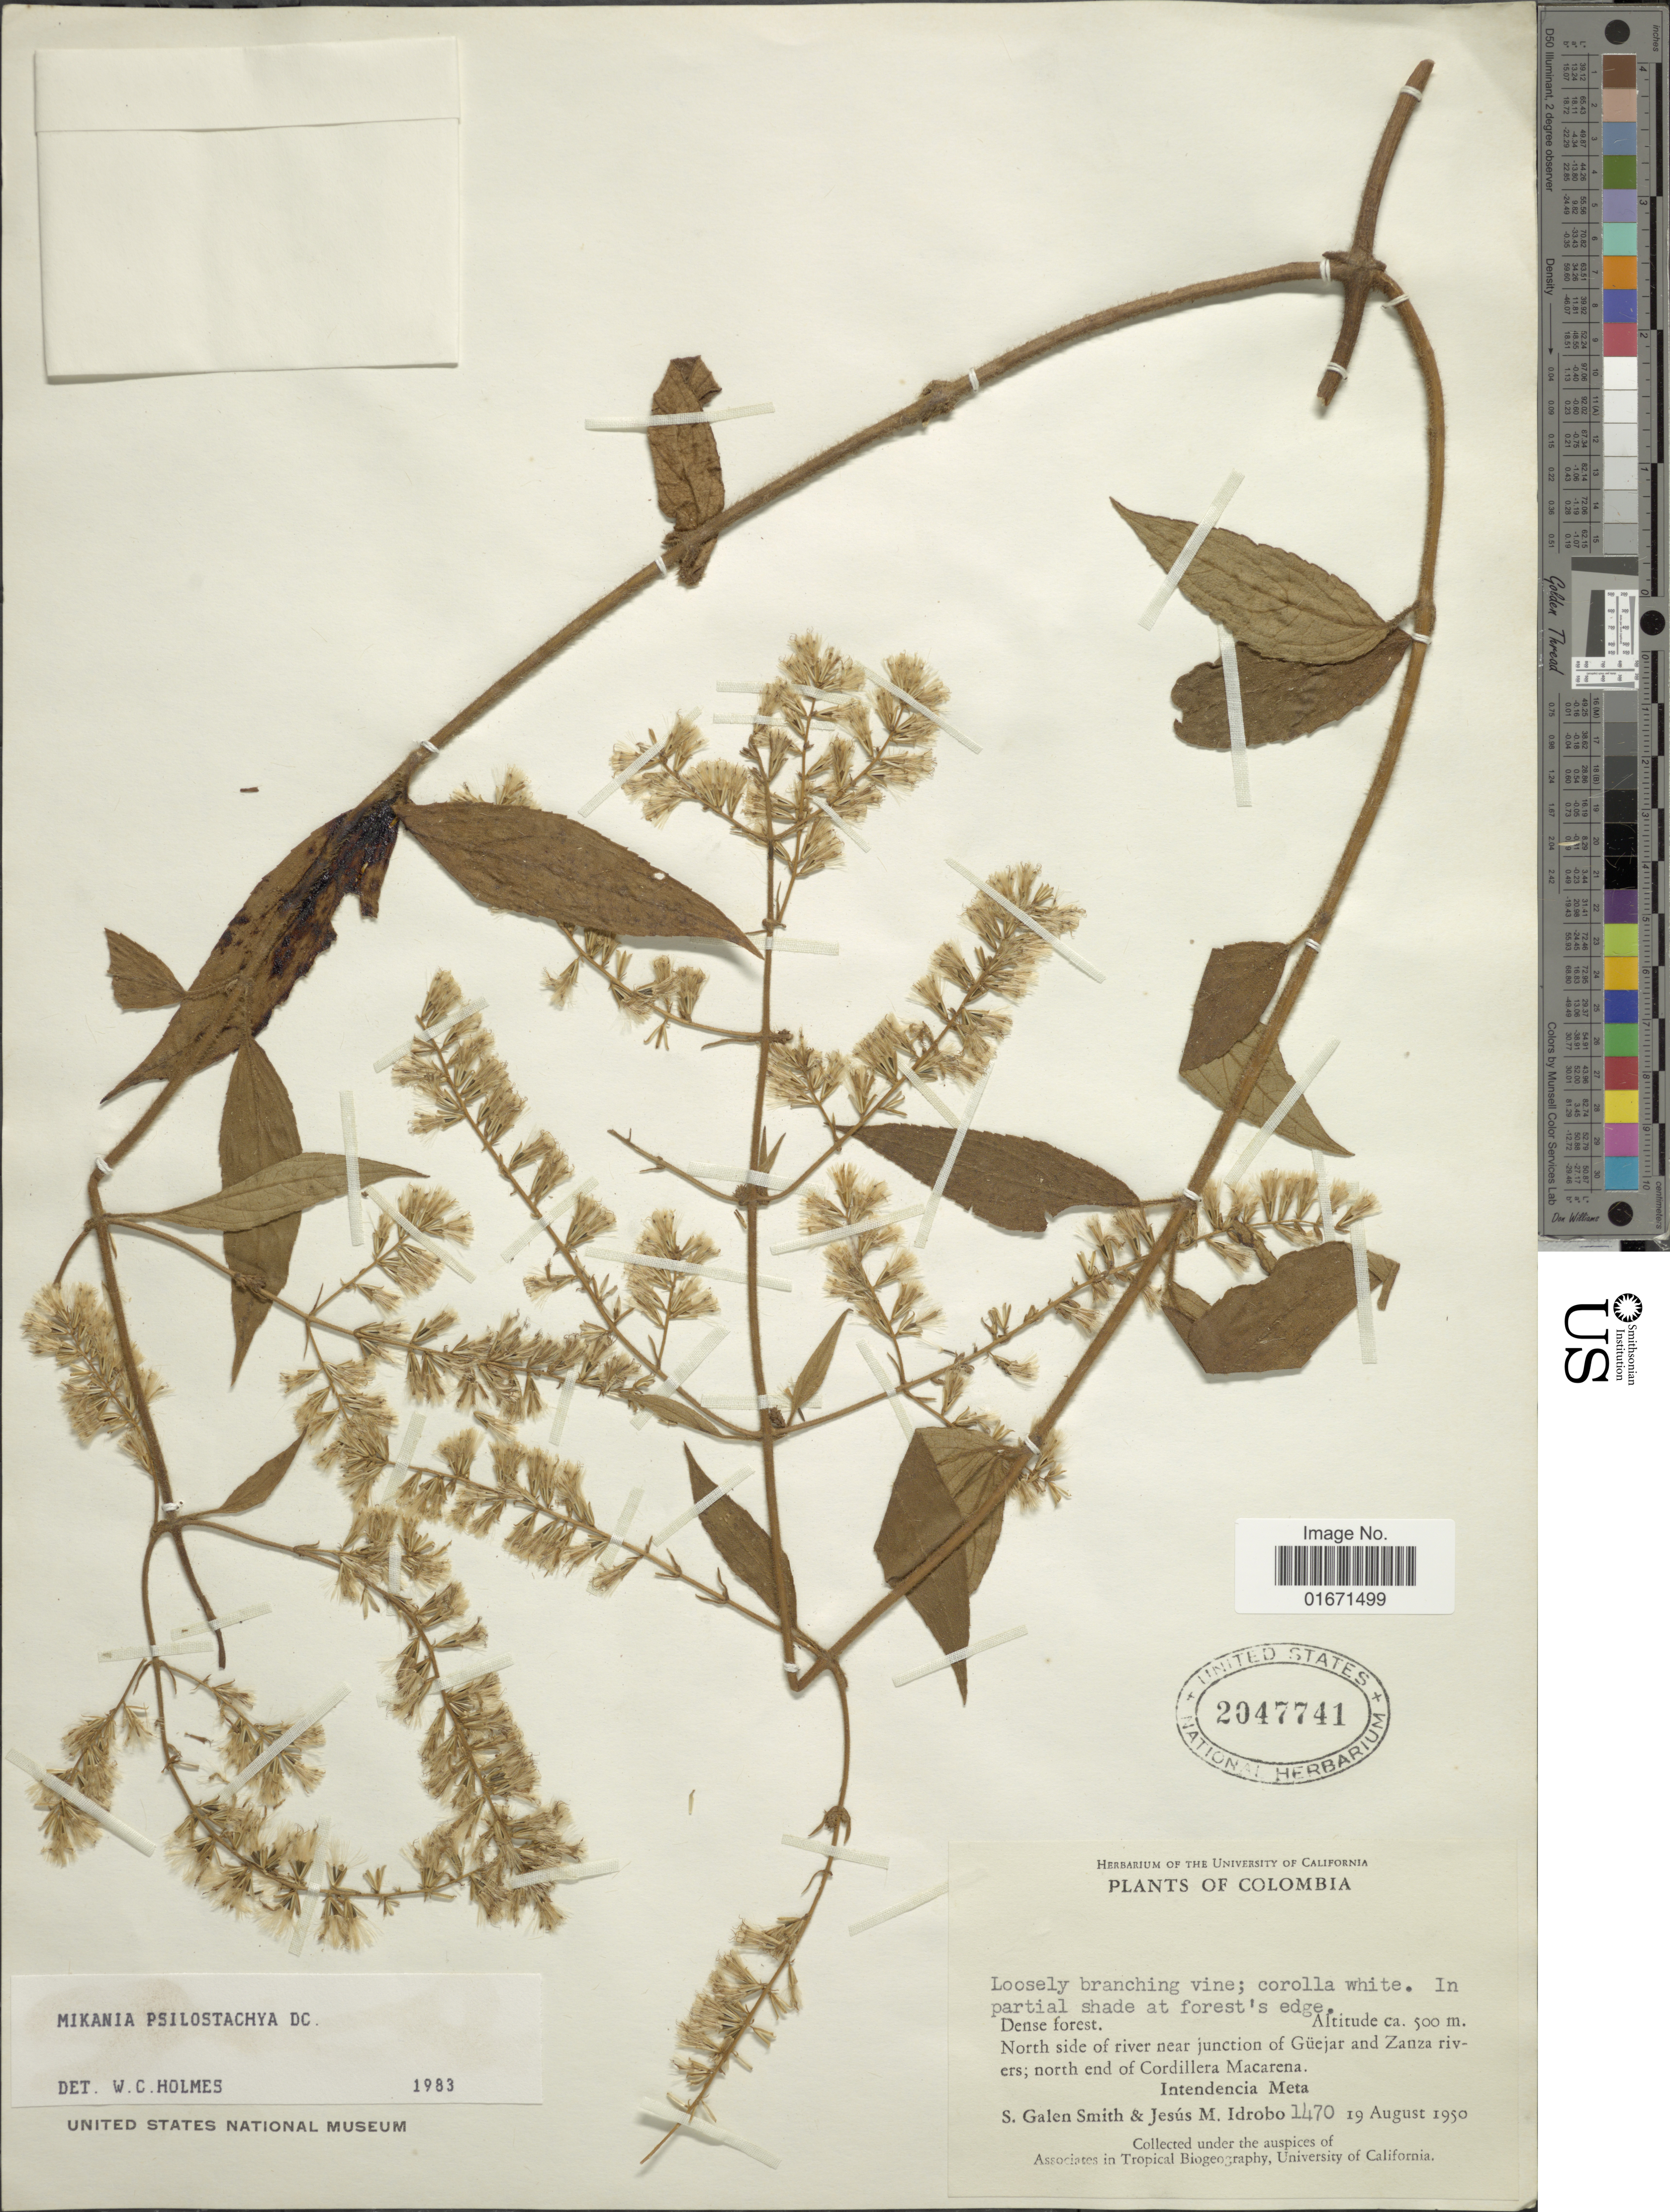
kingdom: Plantae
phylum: Tracheophyta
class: Magnoliopsida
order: Asterales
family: Asteraceae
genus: Mikania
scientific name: Mikania psilostachya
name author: DC.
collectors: S. G. Smith & J. M. Idrobo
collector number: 1470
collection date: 1950-08-19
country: Colombia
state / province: Meta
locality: North side of river near junction of Güejar and Zanza rivers; north end of Cordillera Macarena. Intendencia Meta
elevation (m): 500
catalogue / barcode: US 2047741